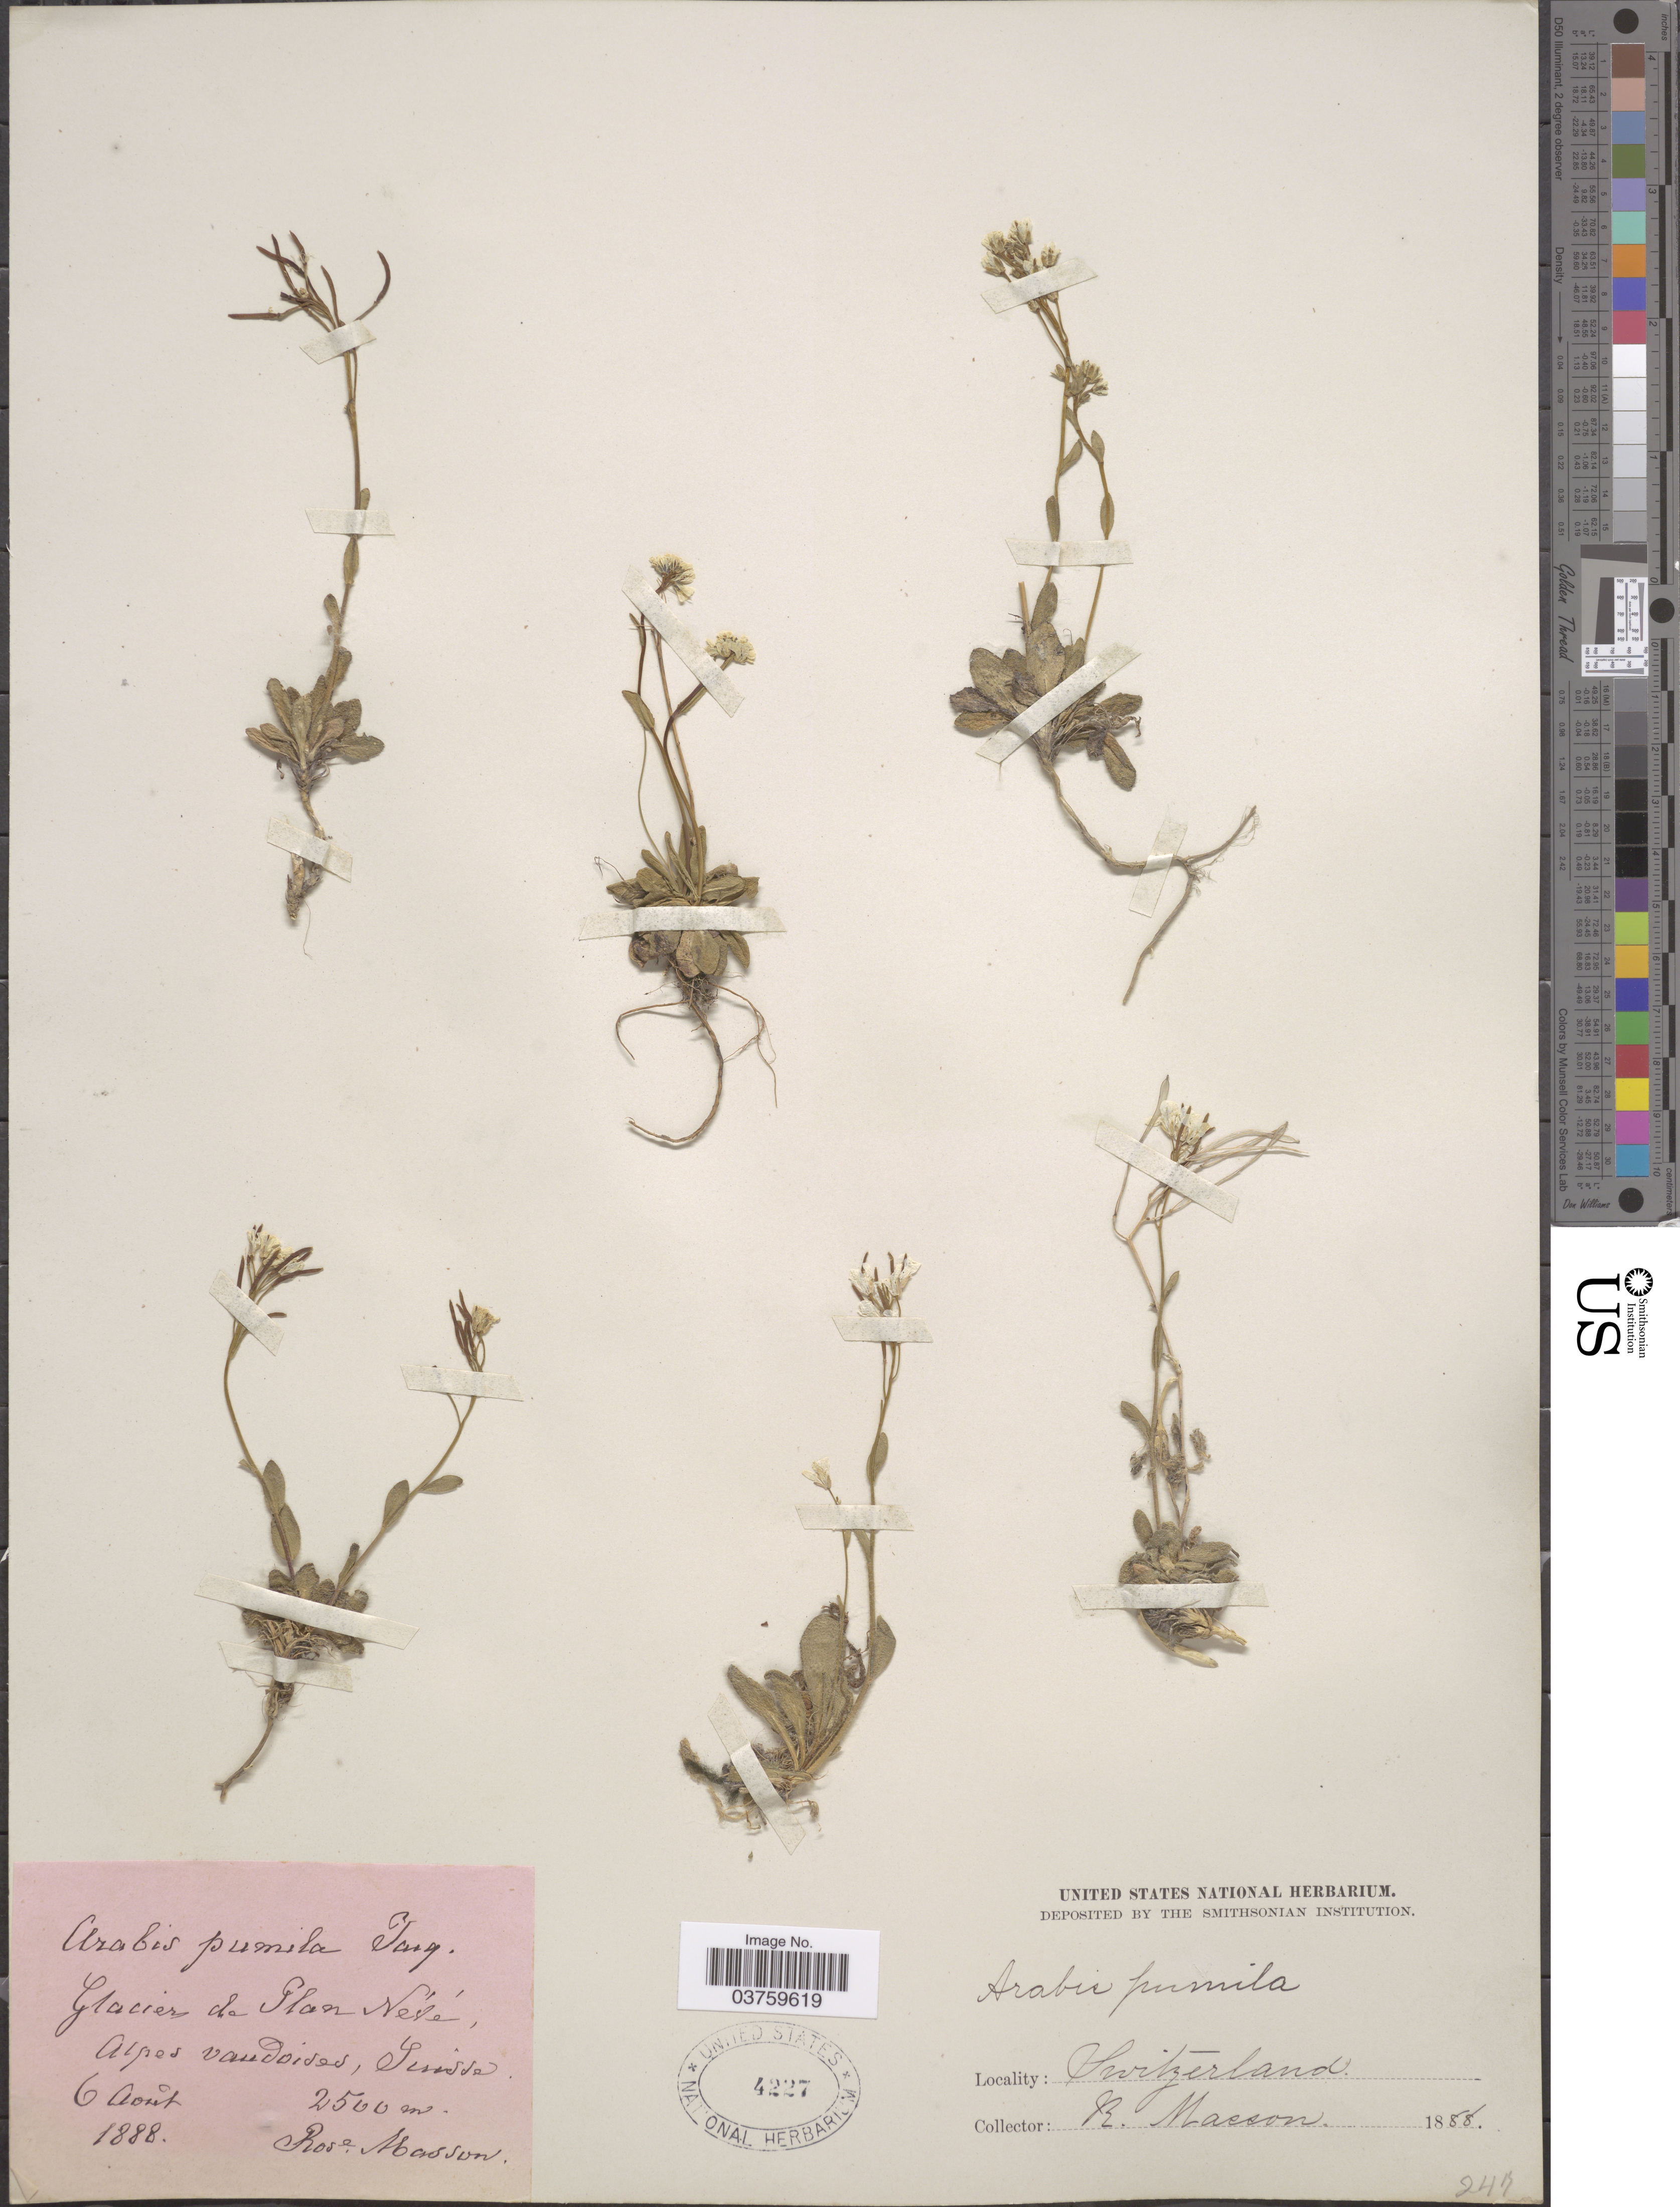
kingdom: Plantae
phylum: Tracheophyta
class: Magnoliopsida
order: Brassicales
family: Brassicaceae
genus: Arabis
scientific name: Arabis pumila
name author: Jacq.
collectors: R. Masson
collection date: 1888-08-06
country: Switzerland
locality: Glaciers de Plan Nevé, Alpes vandoises, Suisse.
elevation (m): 2500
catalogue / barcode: US 4227